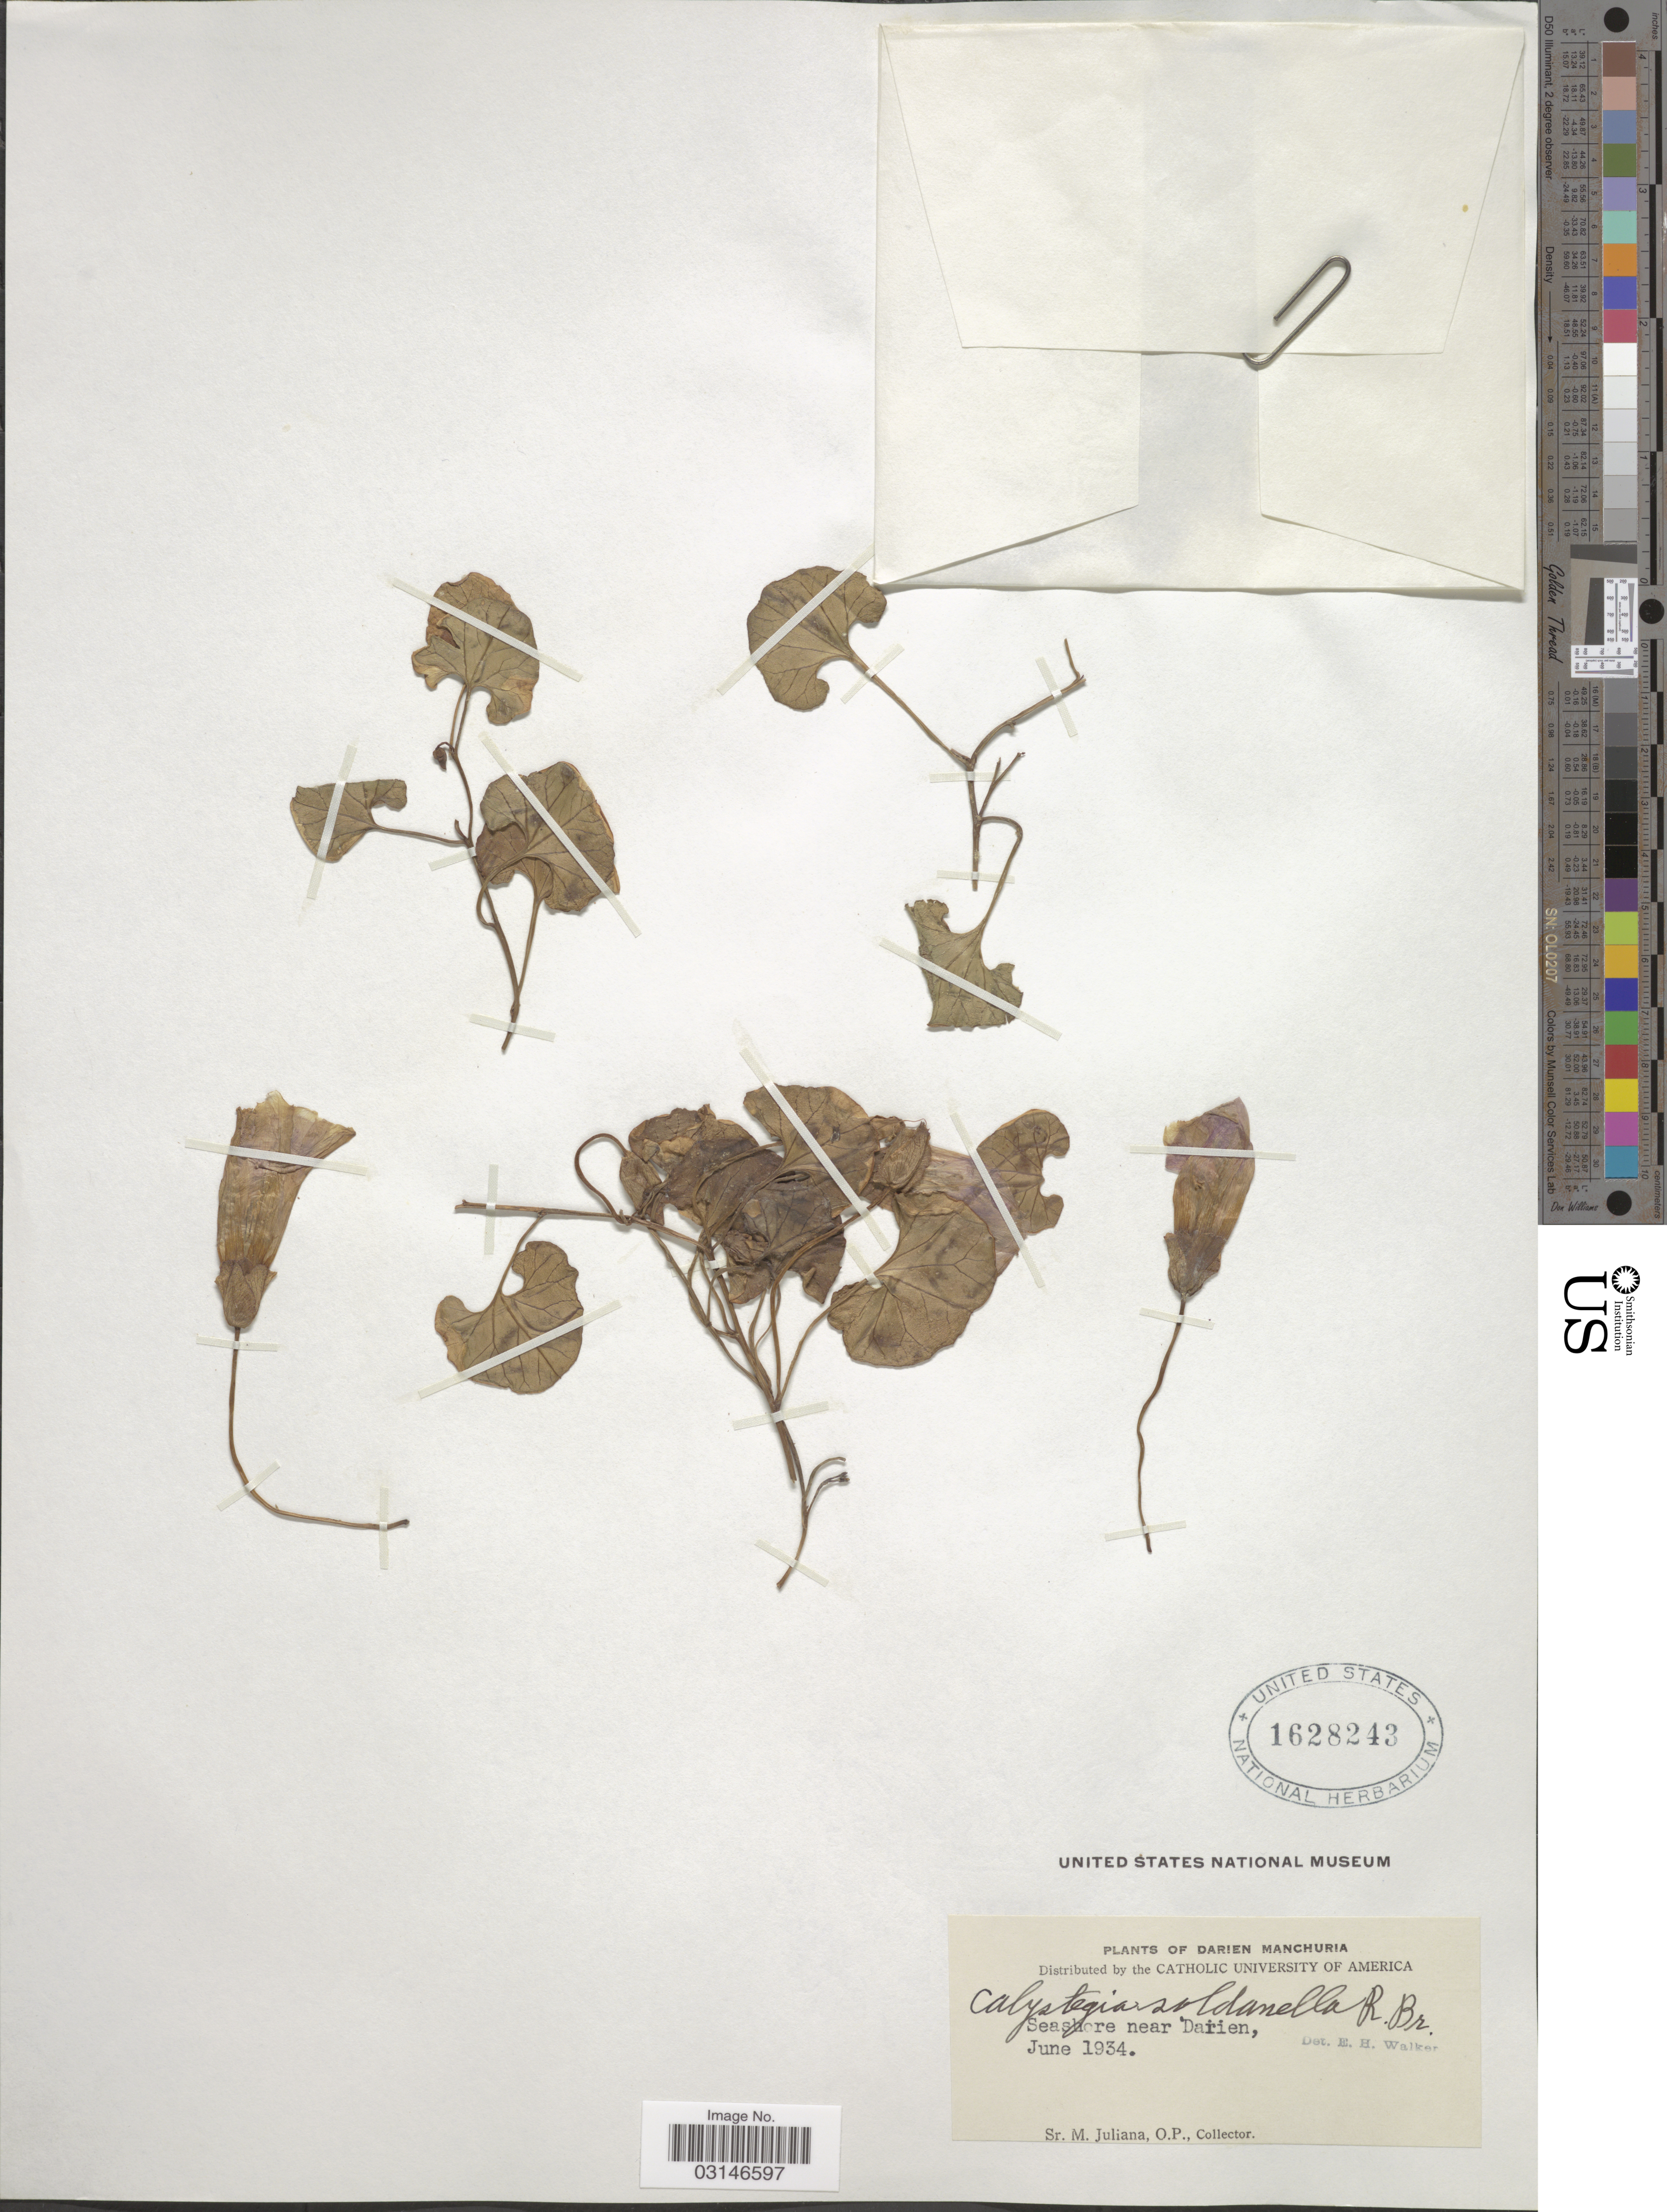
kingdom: Plantae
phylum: Tracheophyta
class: Magnoliopsida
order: Solanales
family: Convolvulaceae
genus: Calystegia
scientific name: Calystegia soldanella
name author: (L.) R. Br.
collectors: M. Juliana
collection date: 1934-06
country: Panama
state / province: Darién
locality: Darien Manchuria. Seashore near Darien.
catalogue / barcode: US 1628243